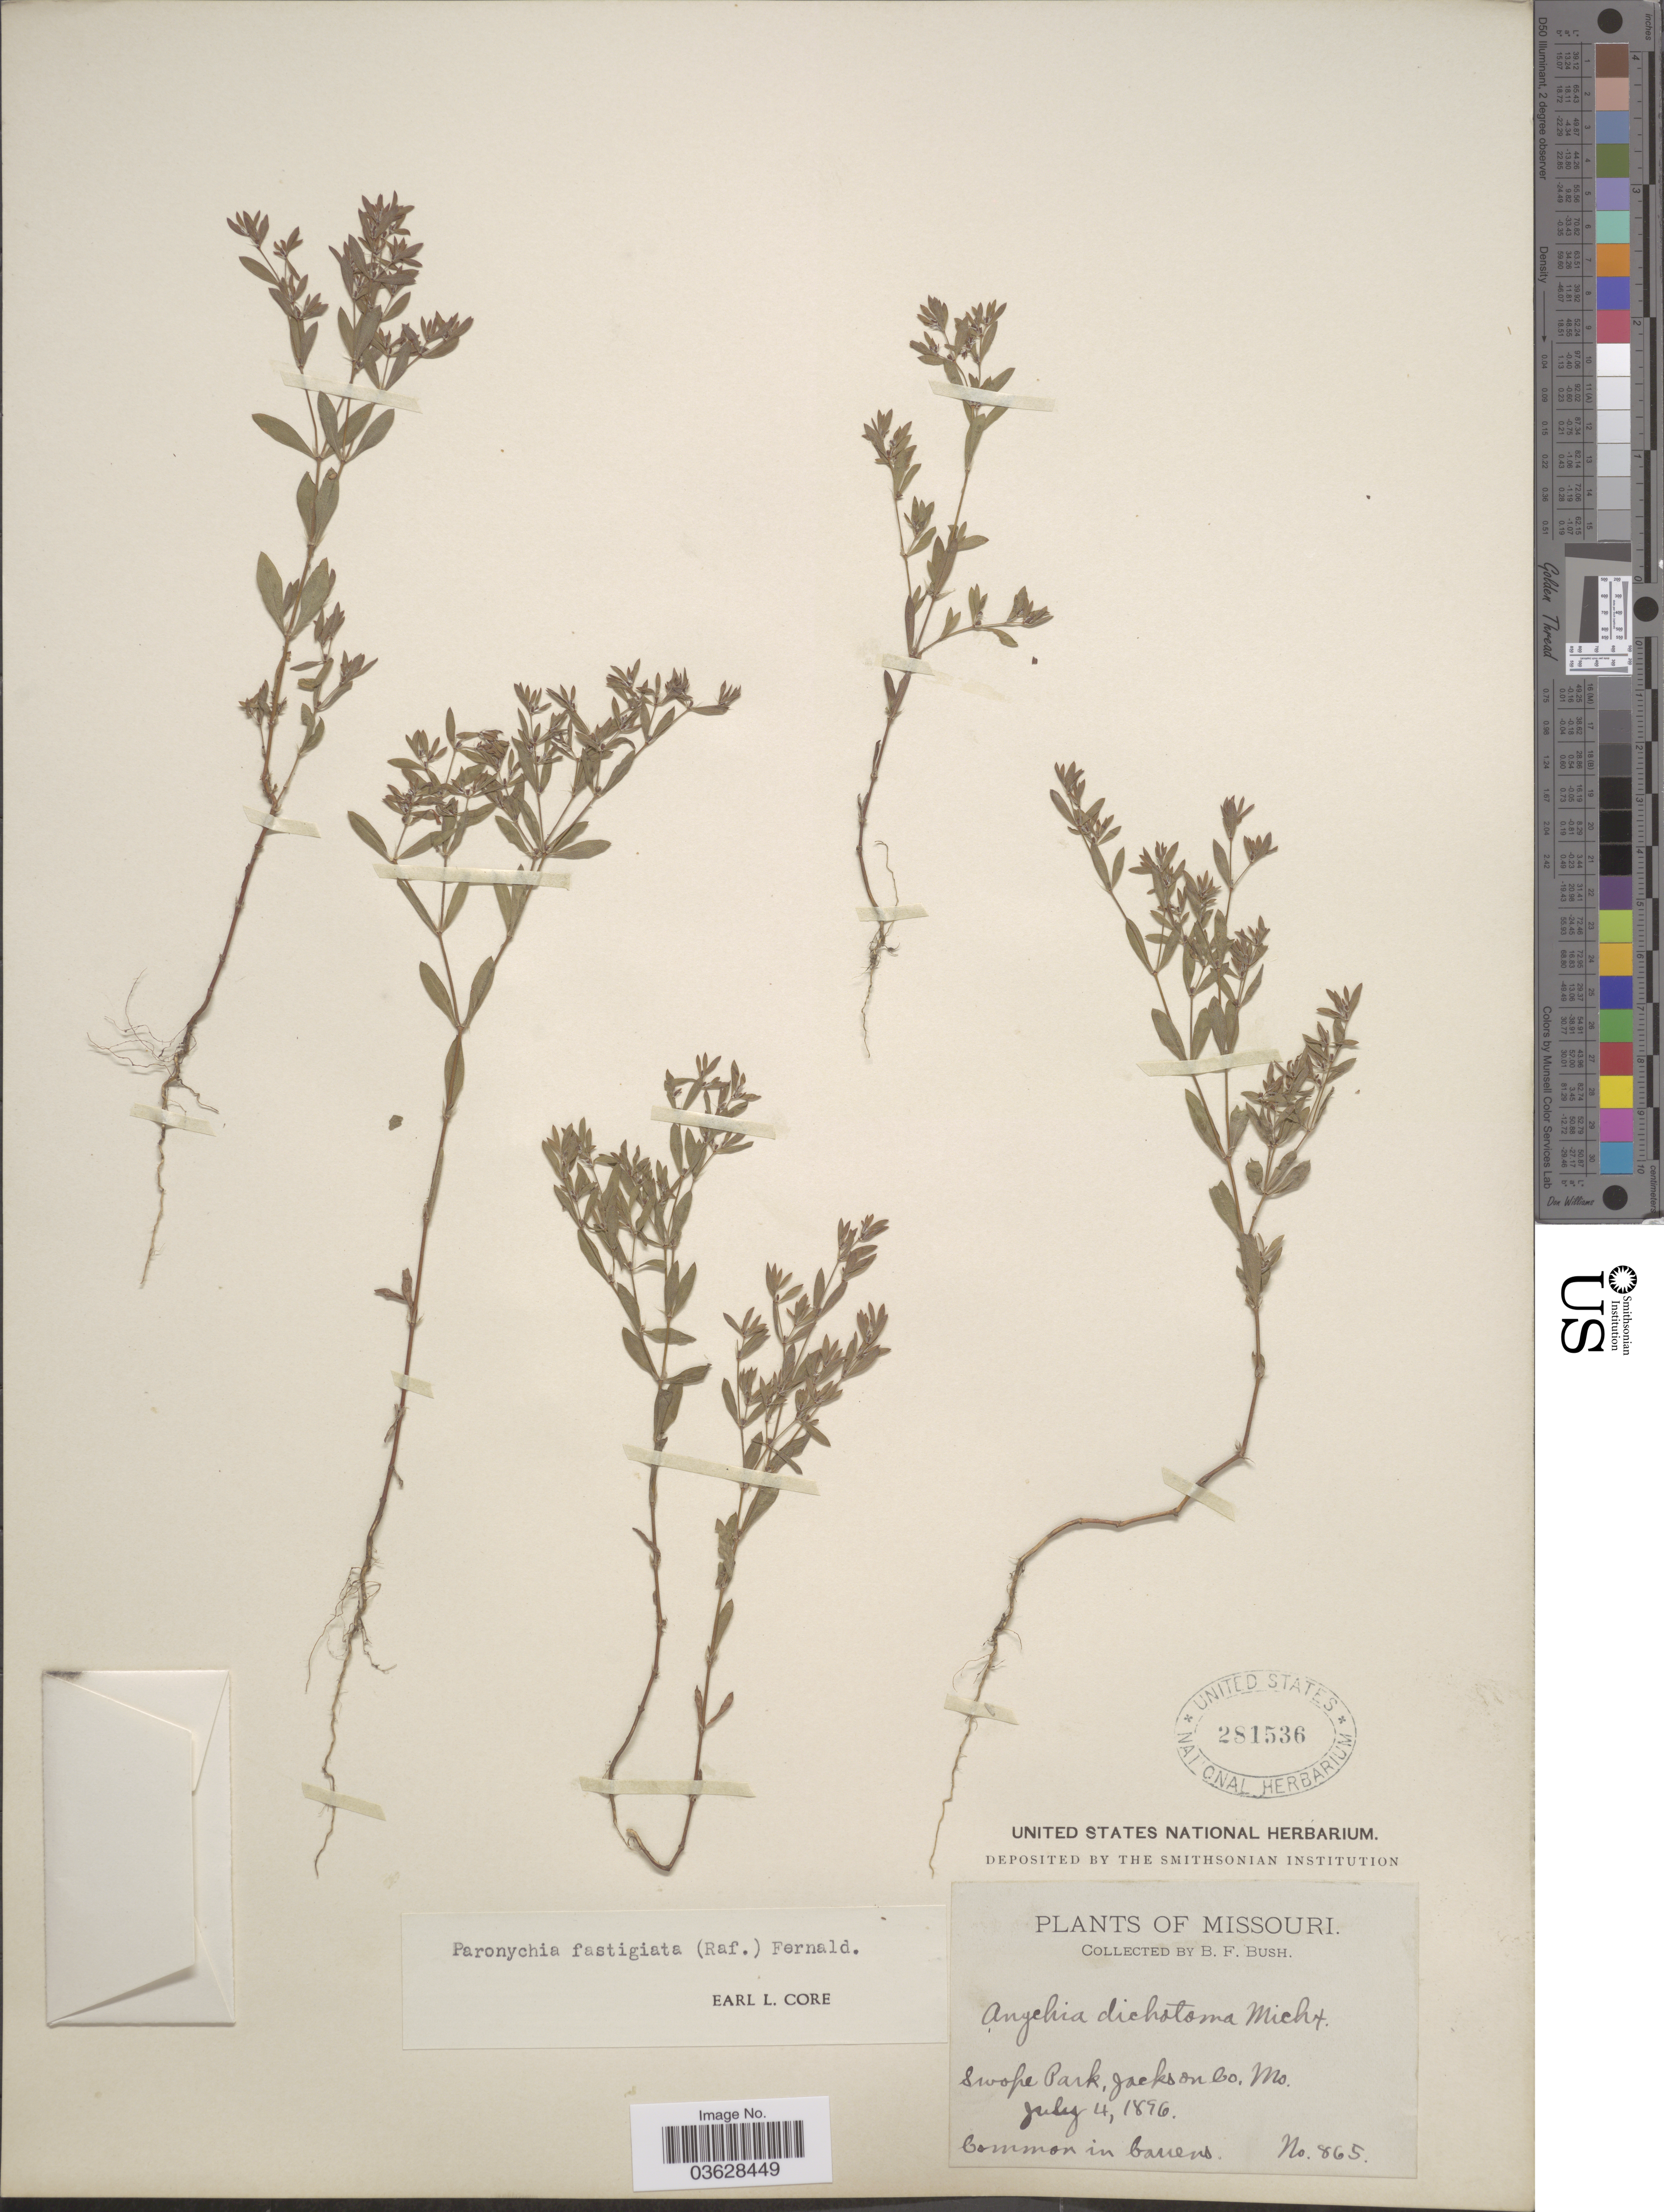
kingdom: Plantae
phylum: Tracheophyta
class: Magnoliopsida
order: Caryophyllales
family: Caryophyllaceae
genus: Paronychia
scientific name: Paronychia fastigiata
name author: (Raf.) Fernald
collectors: B. F. Bush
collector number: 865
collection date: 1896-07-04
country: United States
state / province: Missouri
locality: Swope Park, Jackson Co.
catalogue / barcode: US 281536